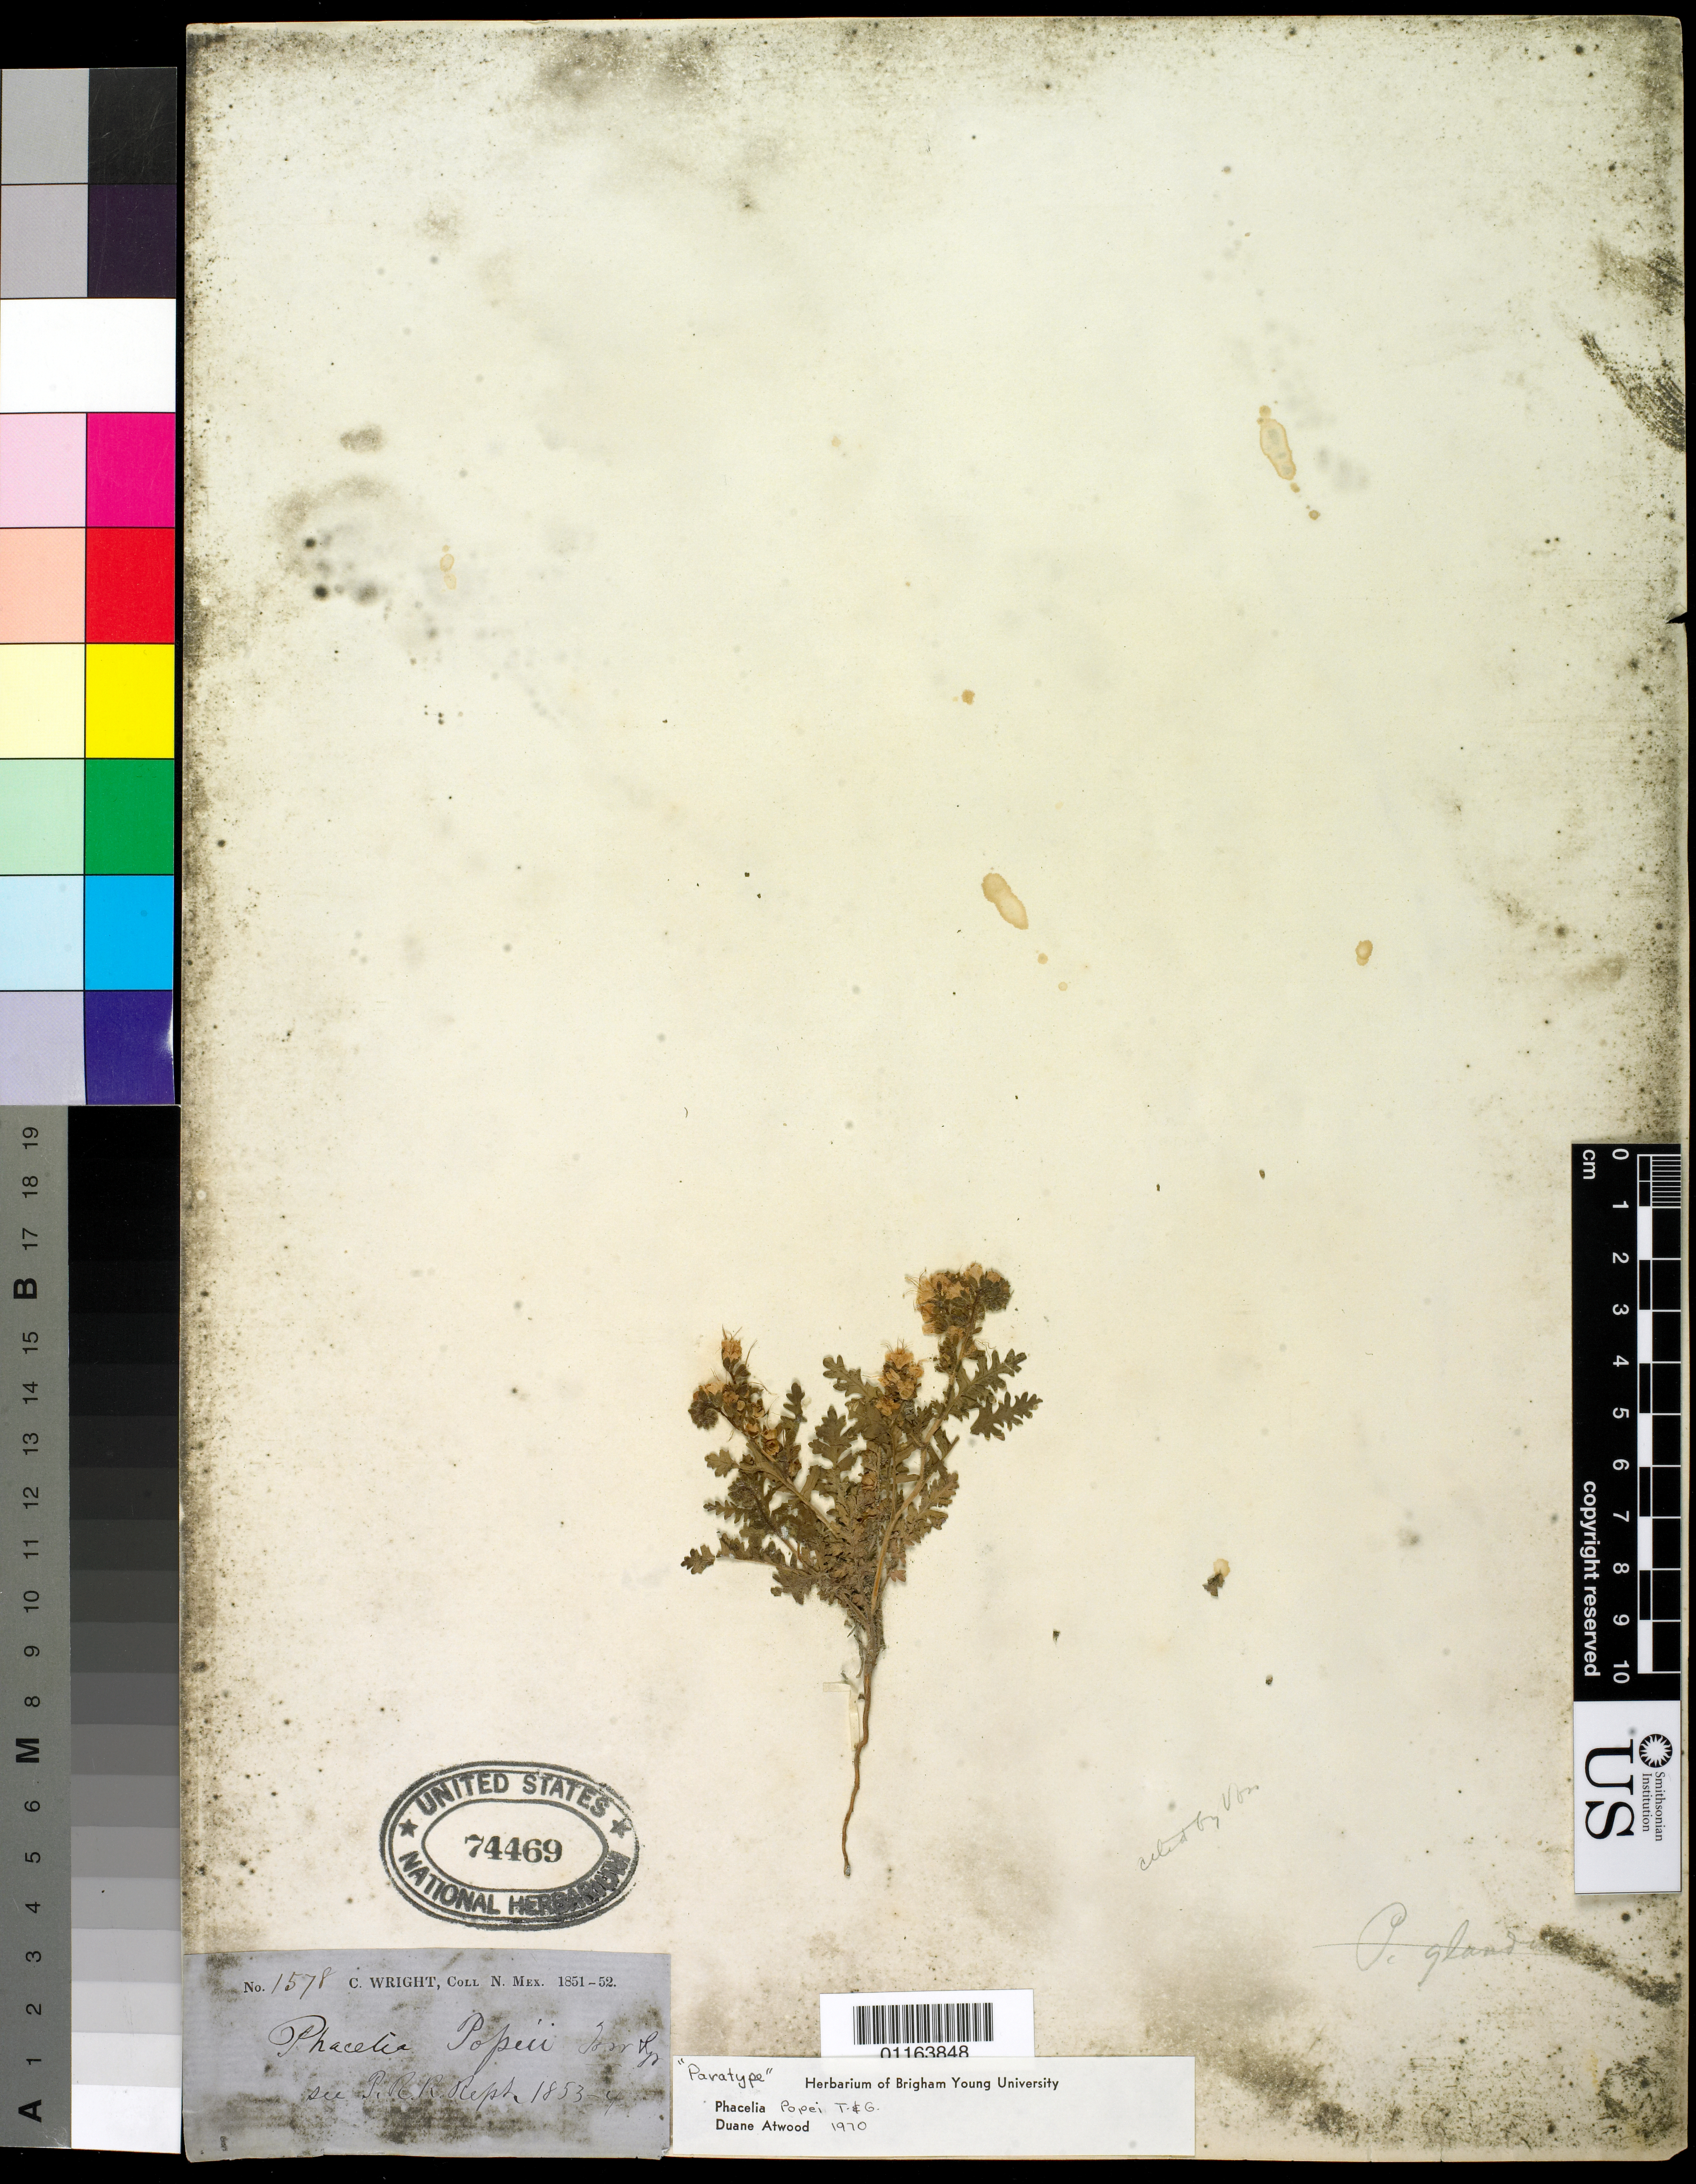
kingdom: Plantae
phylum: Tracheophyta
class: Magnoliopsida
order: Boraginales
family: Hydrophyllaceae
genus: Phacelia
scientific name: Phacelia popei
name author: Torr. & A. Gray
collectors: C. Wright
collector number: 1578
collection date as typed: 1851 to -- --- 1852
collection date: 1851/1852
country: United States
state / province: New Mexico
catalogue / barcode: US 74469